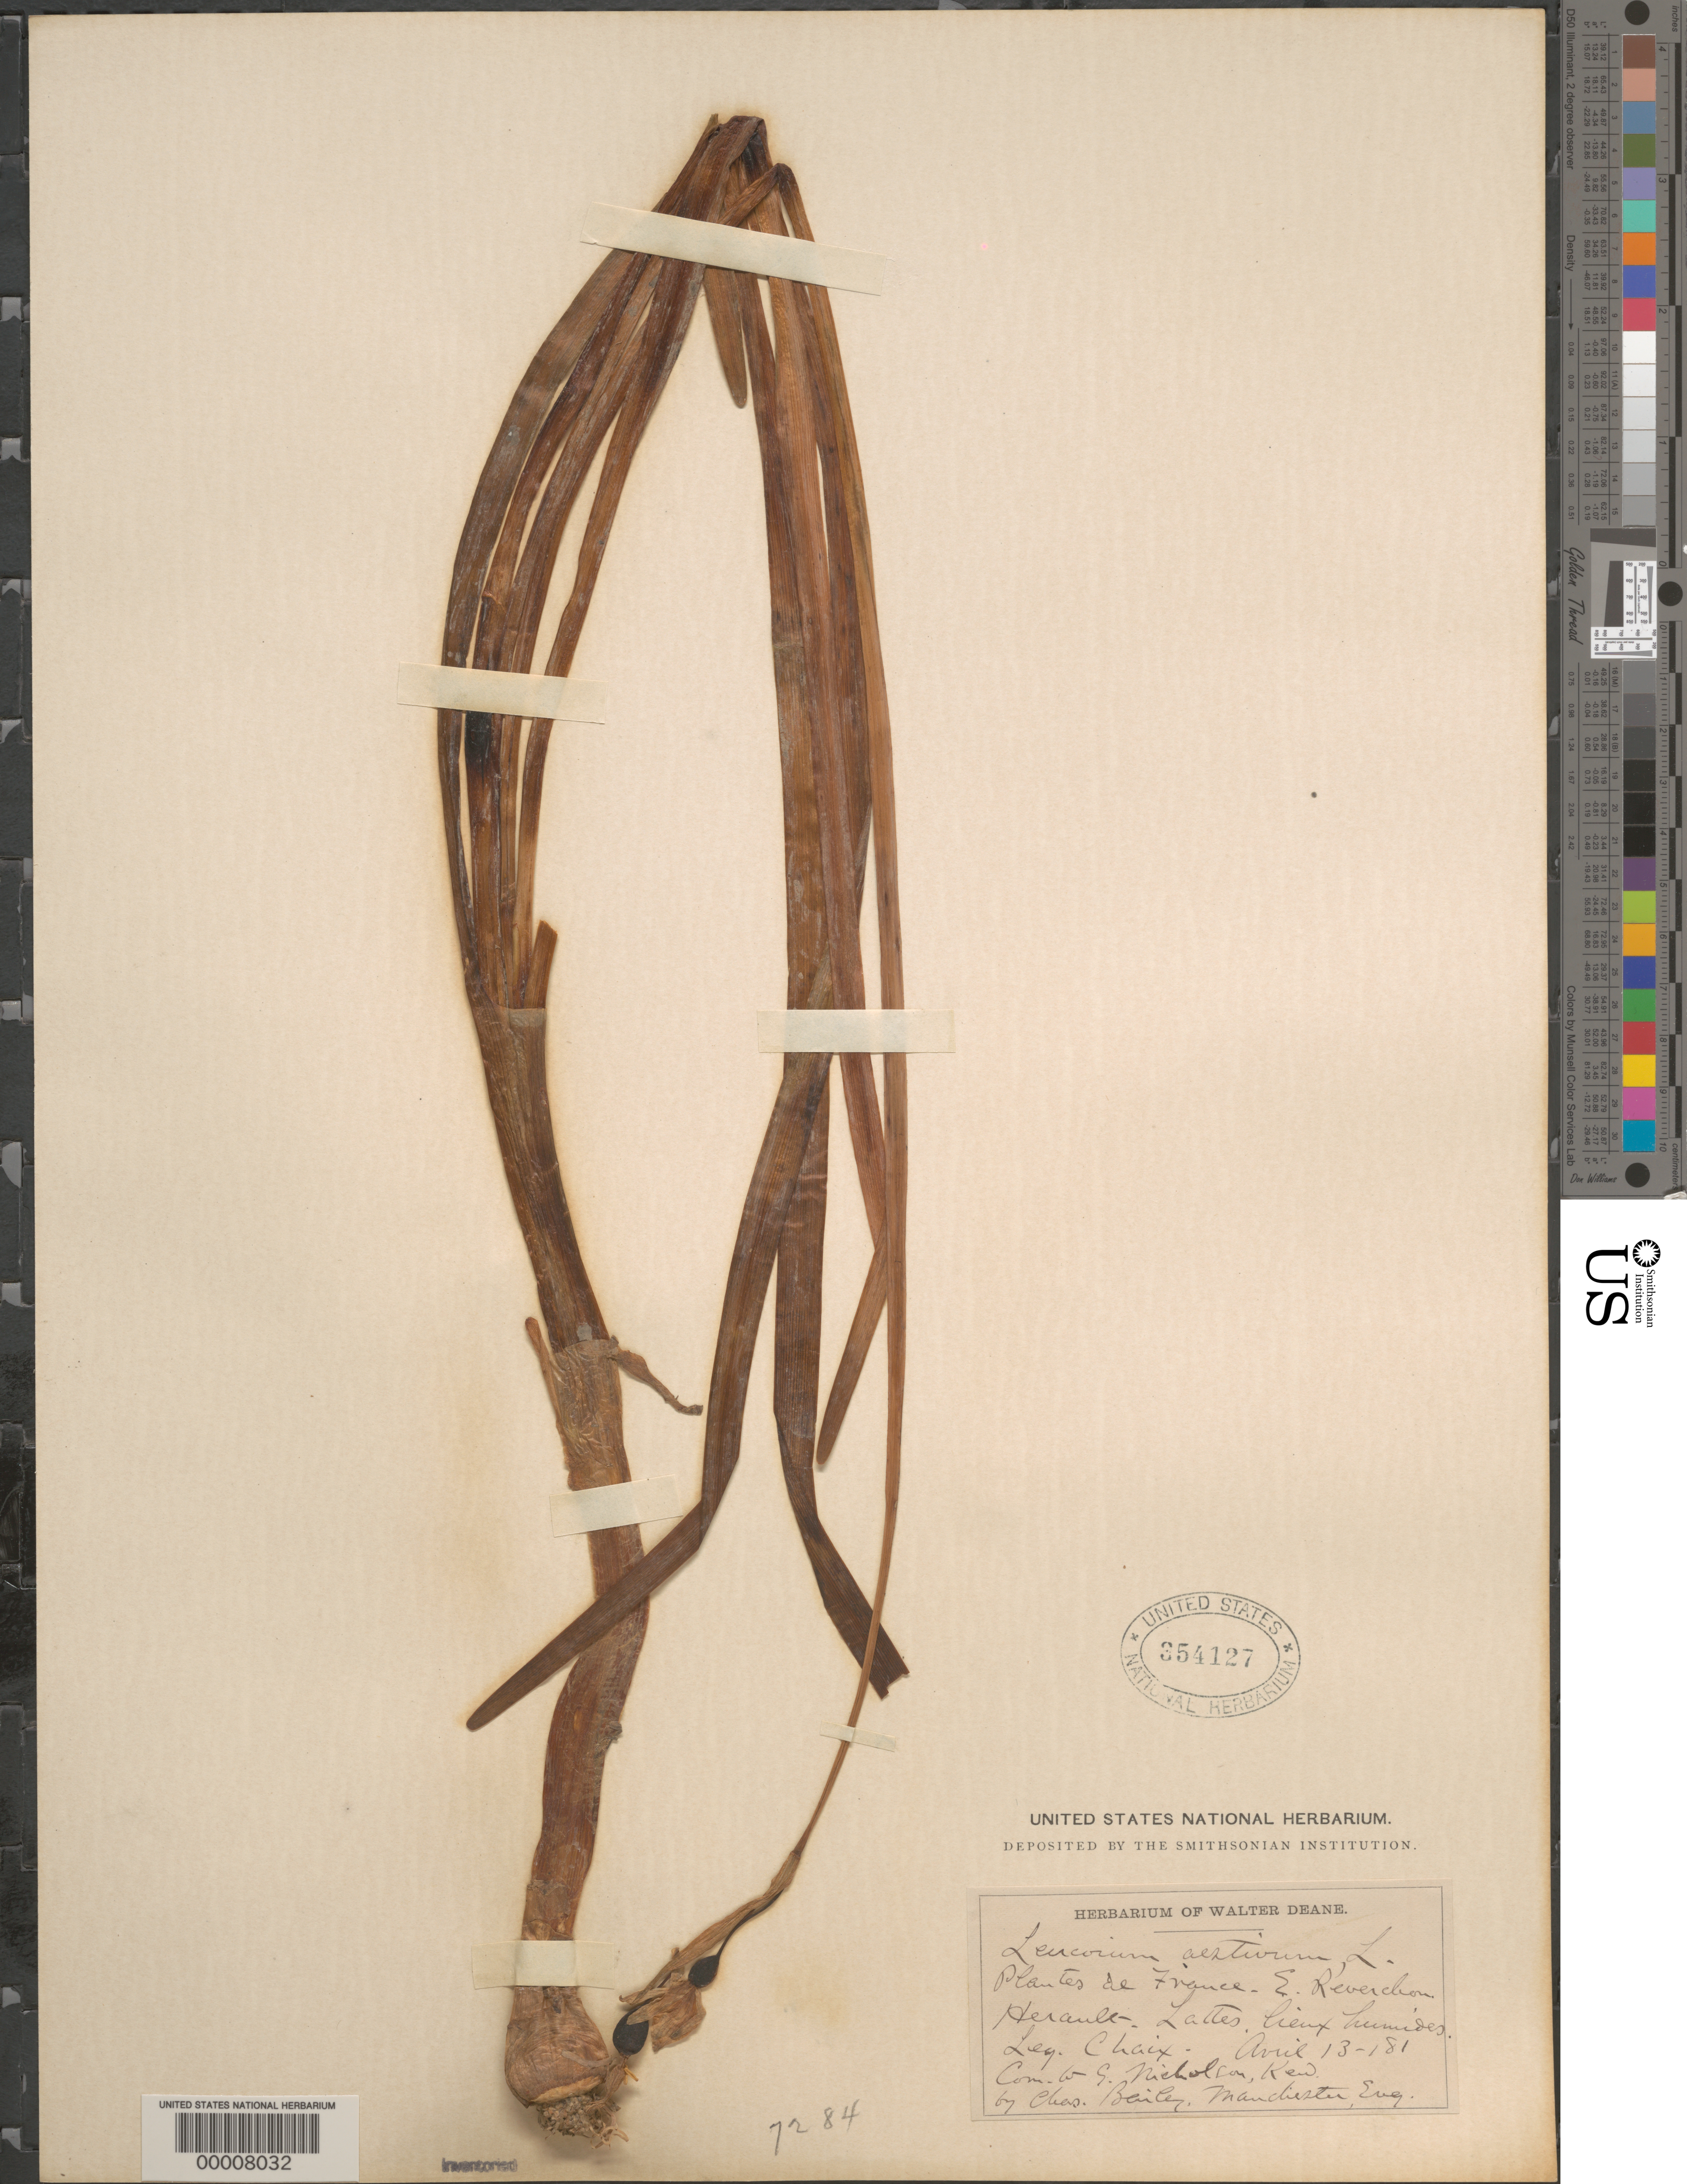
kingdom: Plantae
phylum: Tracheophyta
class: Liliopsida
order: Asparagales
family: Amaryllidaceae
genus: Leucojum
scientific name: Leucojum aestivum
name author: L.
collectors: -. Chaix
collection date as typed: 13 Apr 1881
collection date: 1881-04-13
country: France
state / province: Occitanie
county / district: Hérault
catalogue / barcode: US 354127